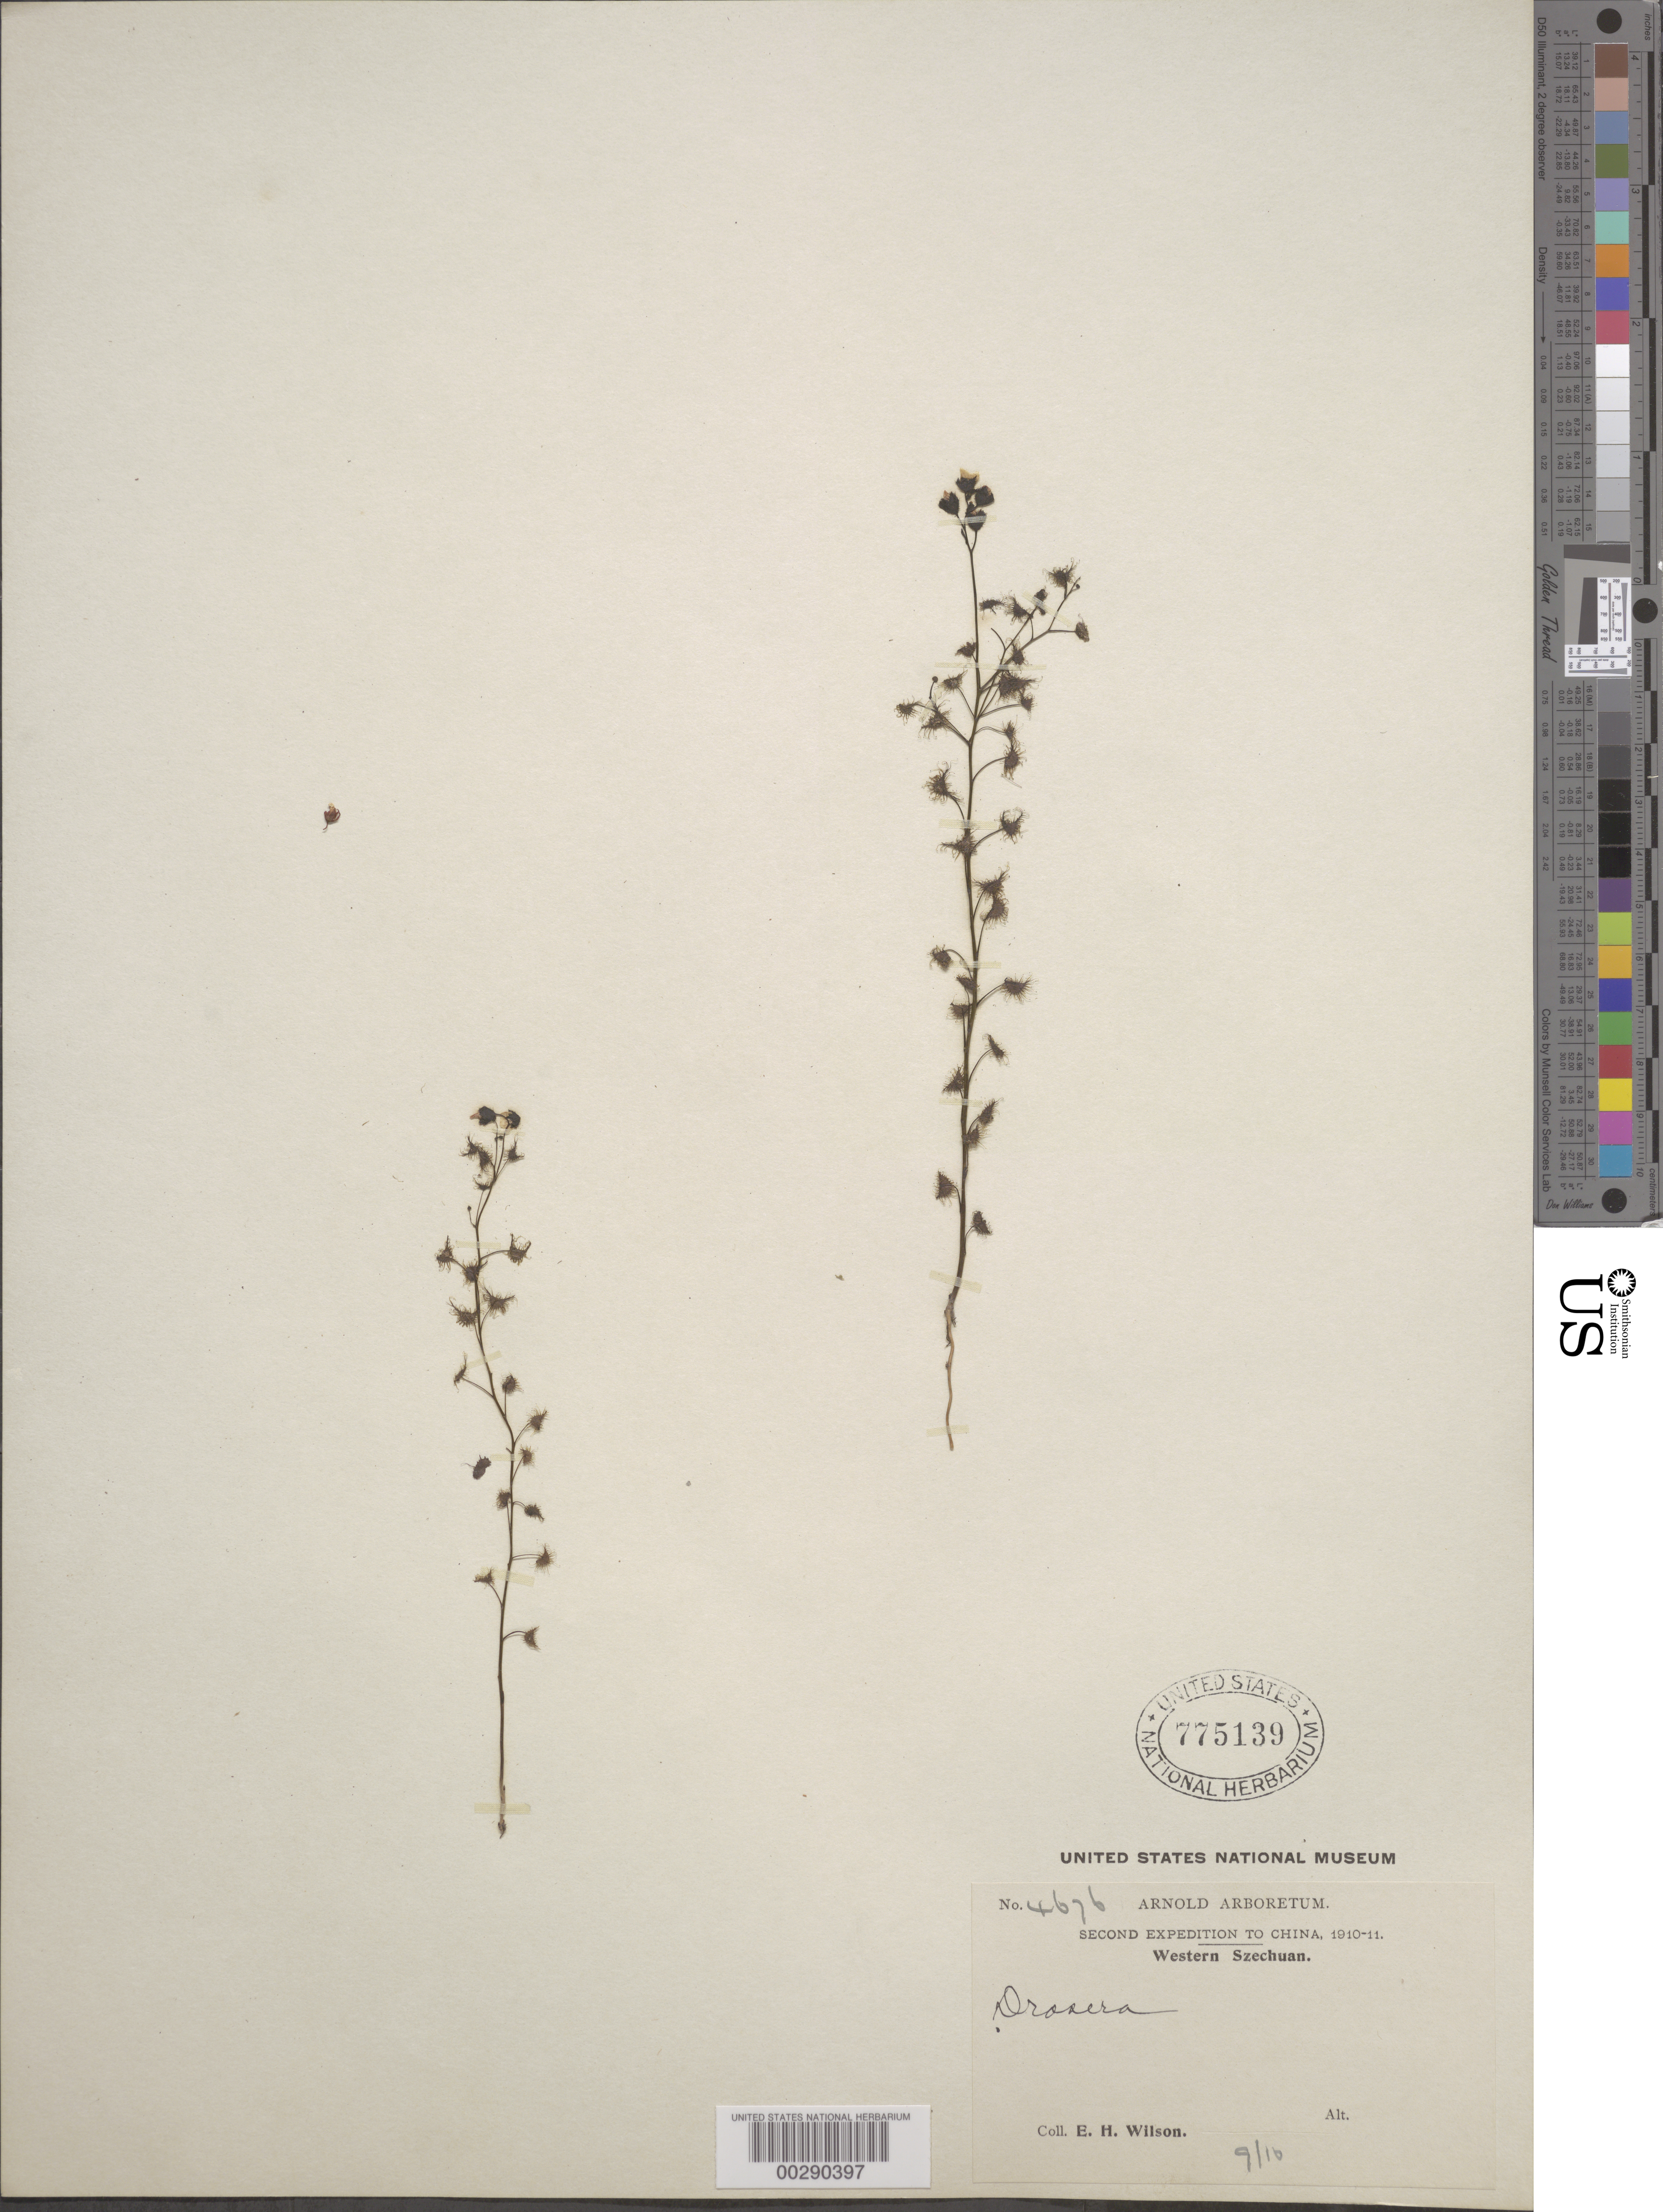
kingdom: Plantae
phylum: Tracheophyta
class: Magnoliopsida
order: Caryophyllales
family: Droseraceae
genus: Drosera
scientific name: Drosera peltata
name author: Sm. ex Willd.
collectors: E. H. Wilson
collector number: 4676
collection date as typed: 1910 to -- -- 1911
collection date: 1910/1911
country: China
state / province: Sichuan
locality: Western szechwan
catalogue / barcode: US 775139